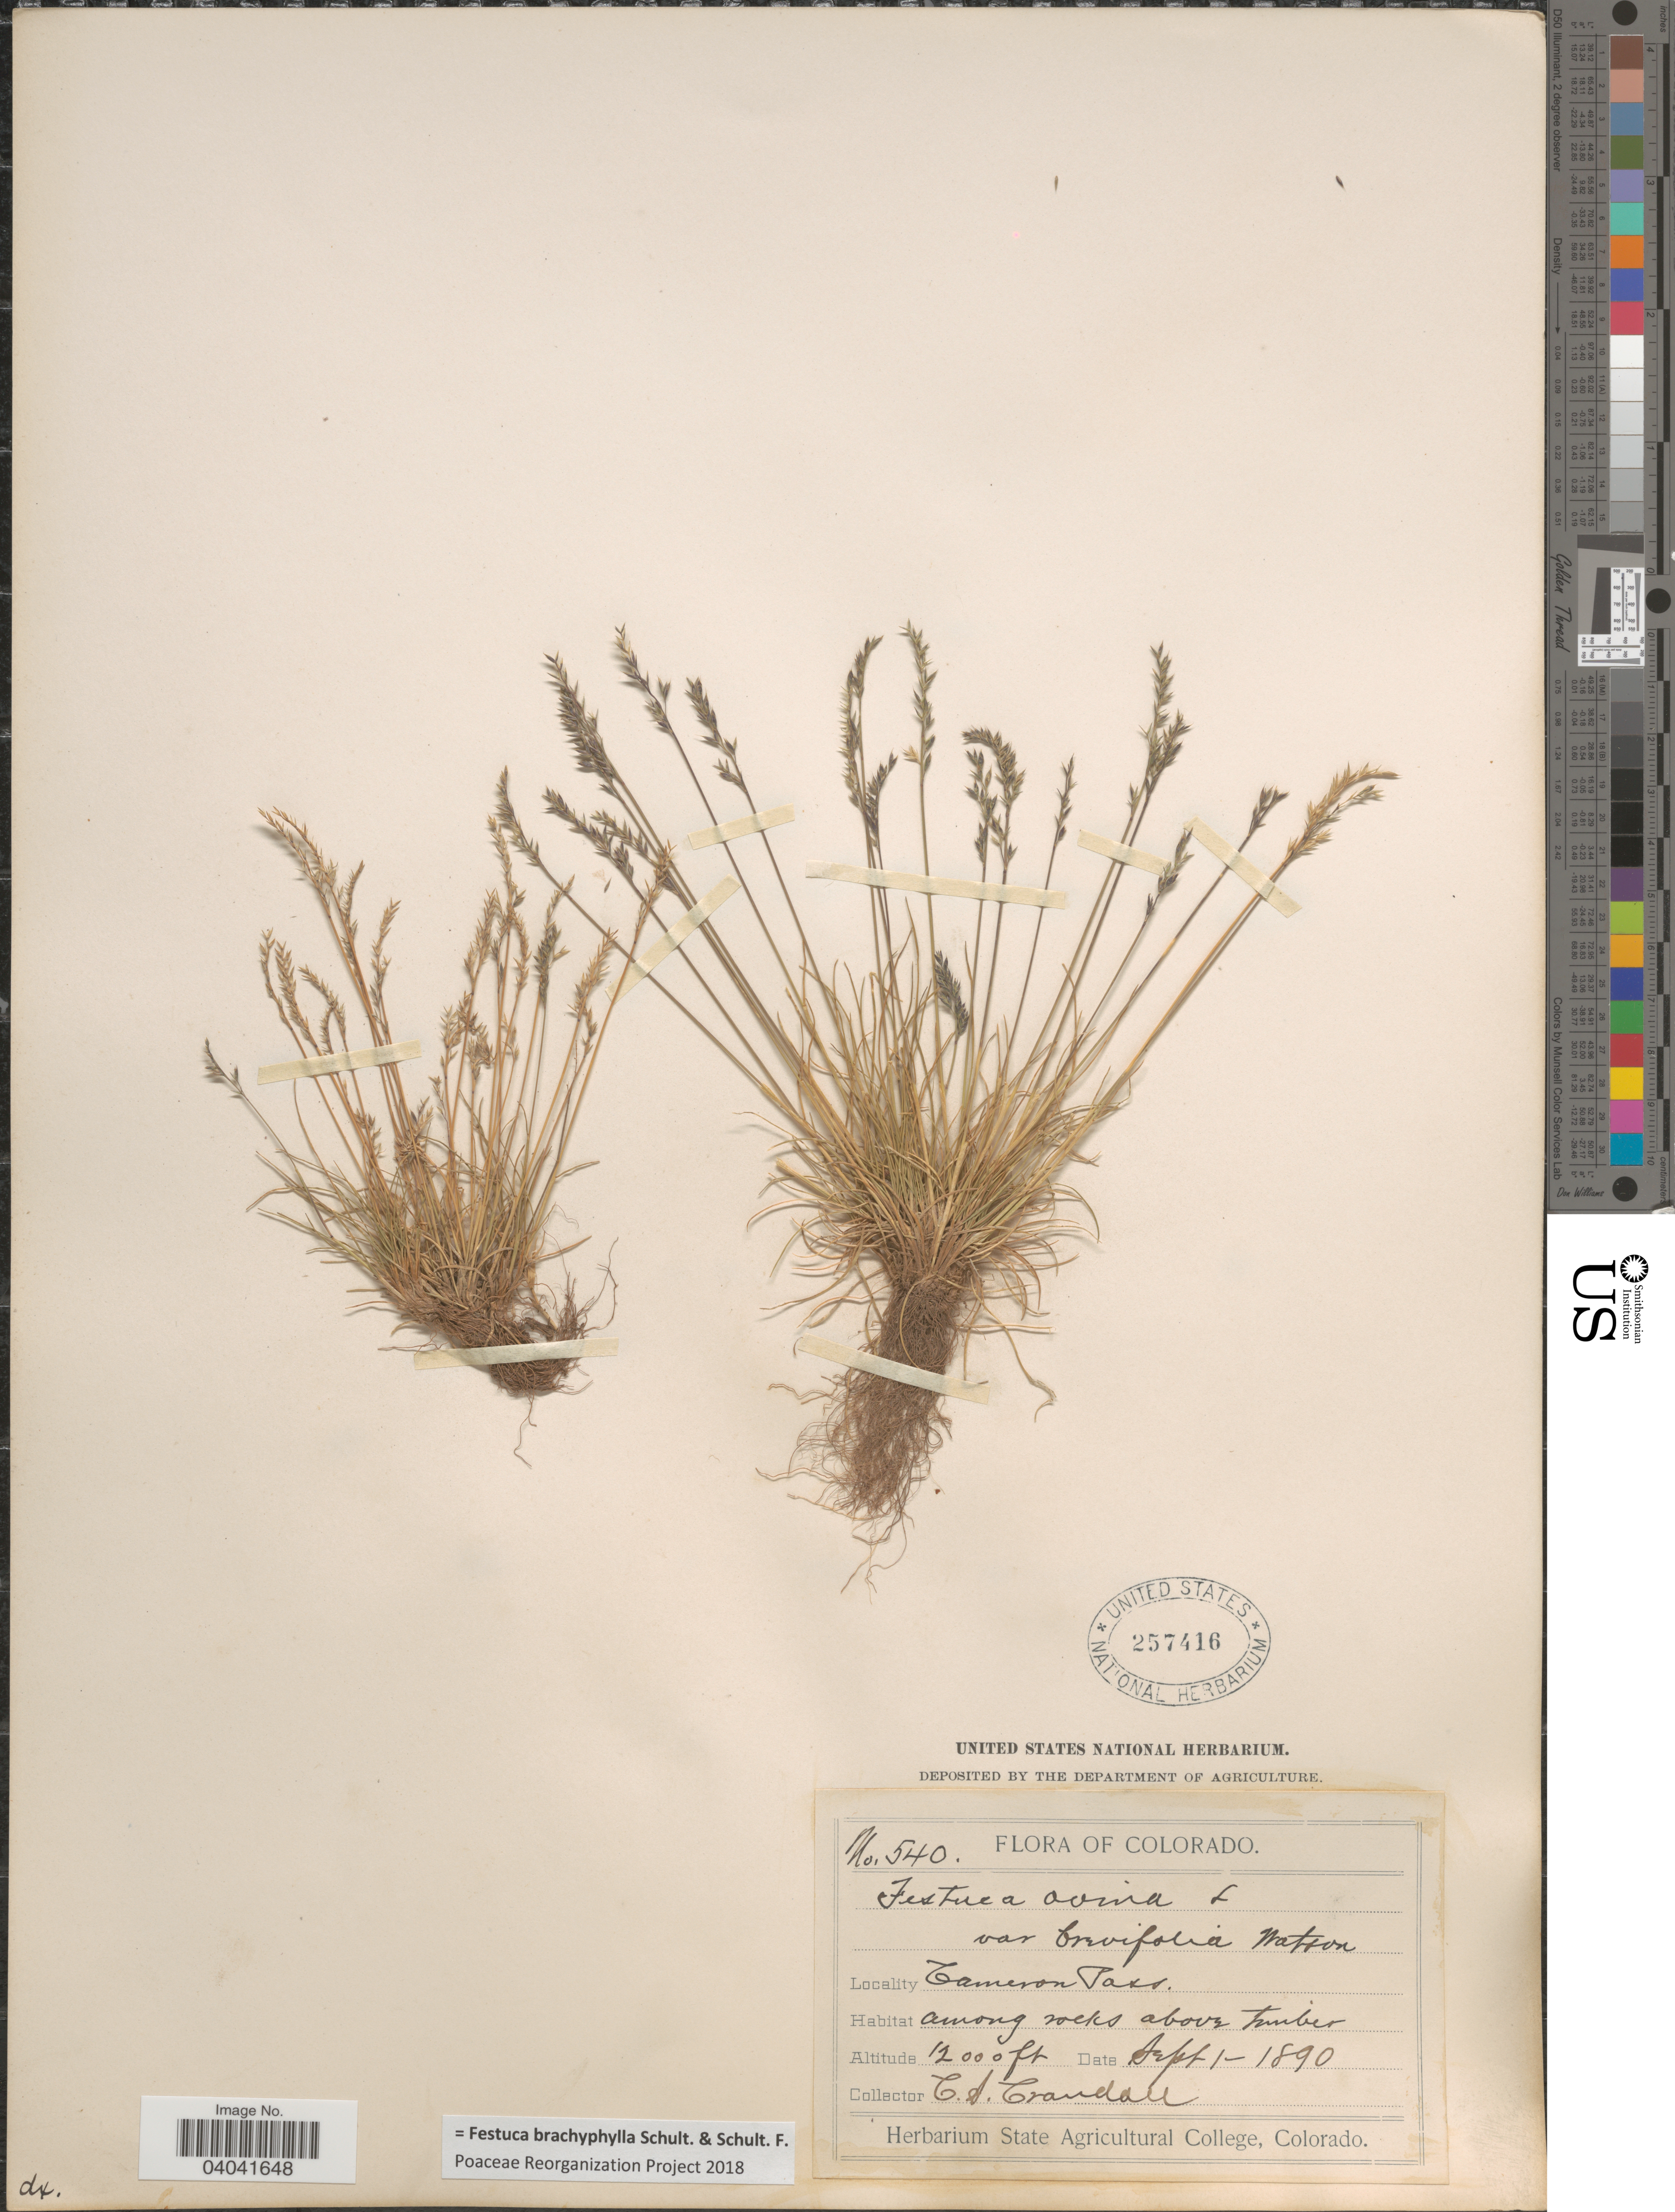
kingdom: Plantae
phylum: Tracheophyta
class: Liliopsida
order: Poales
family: Poaceae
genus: Festuca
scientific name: Festuca brachyphylla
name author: Schult. & Schult. f.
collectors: C. Crandall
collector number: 540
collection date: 1890-09-01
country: United States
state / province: Colorado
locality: Cameron Pass. Among rocks above timber.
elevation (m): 3658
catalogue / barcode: US 257416